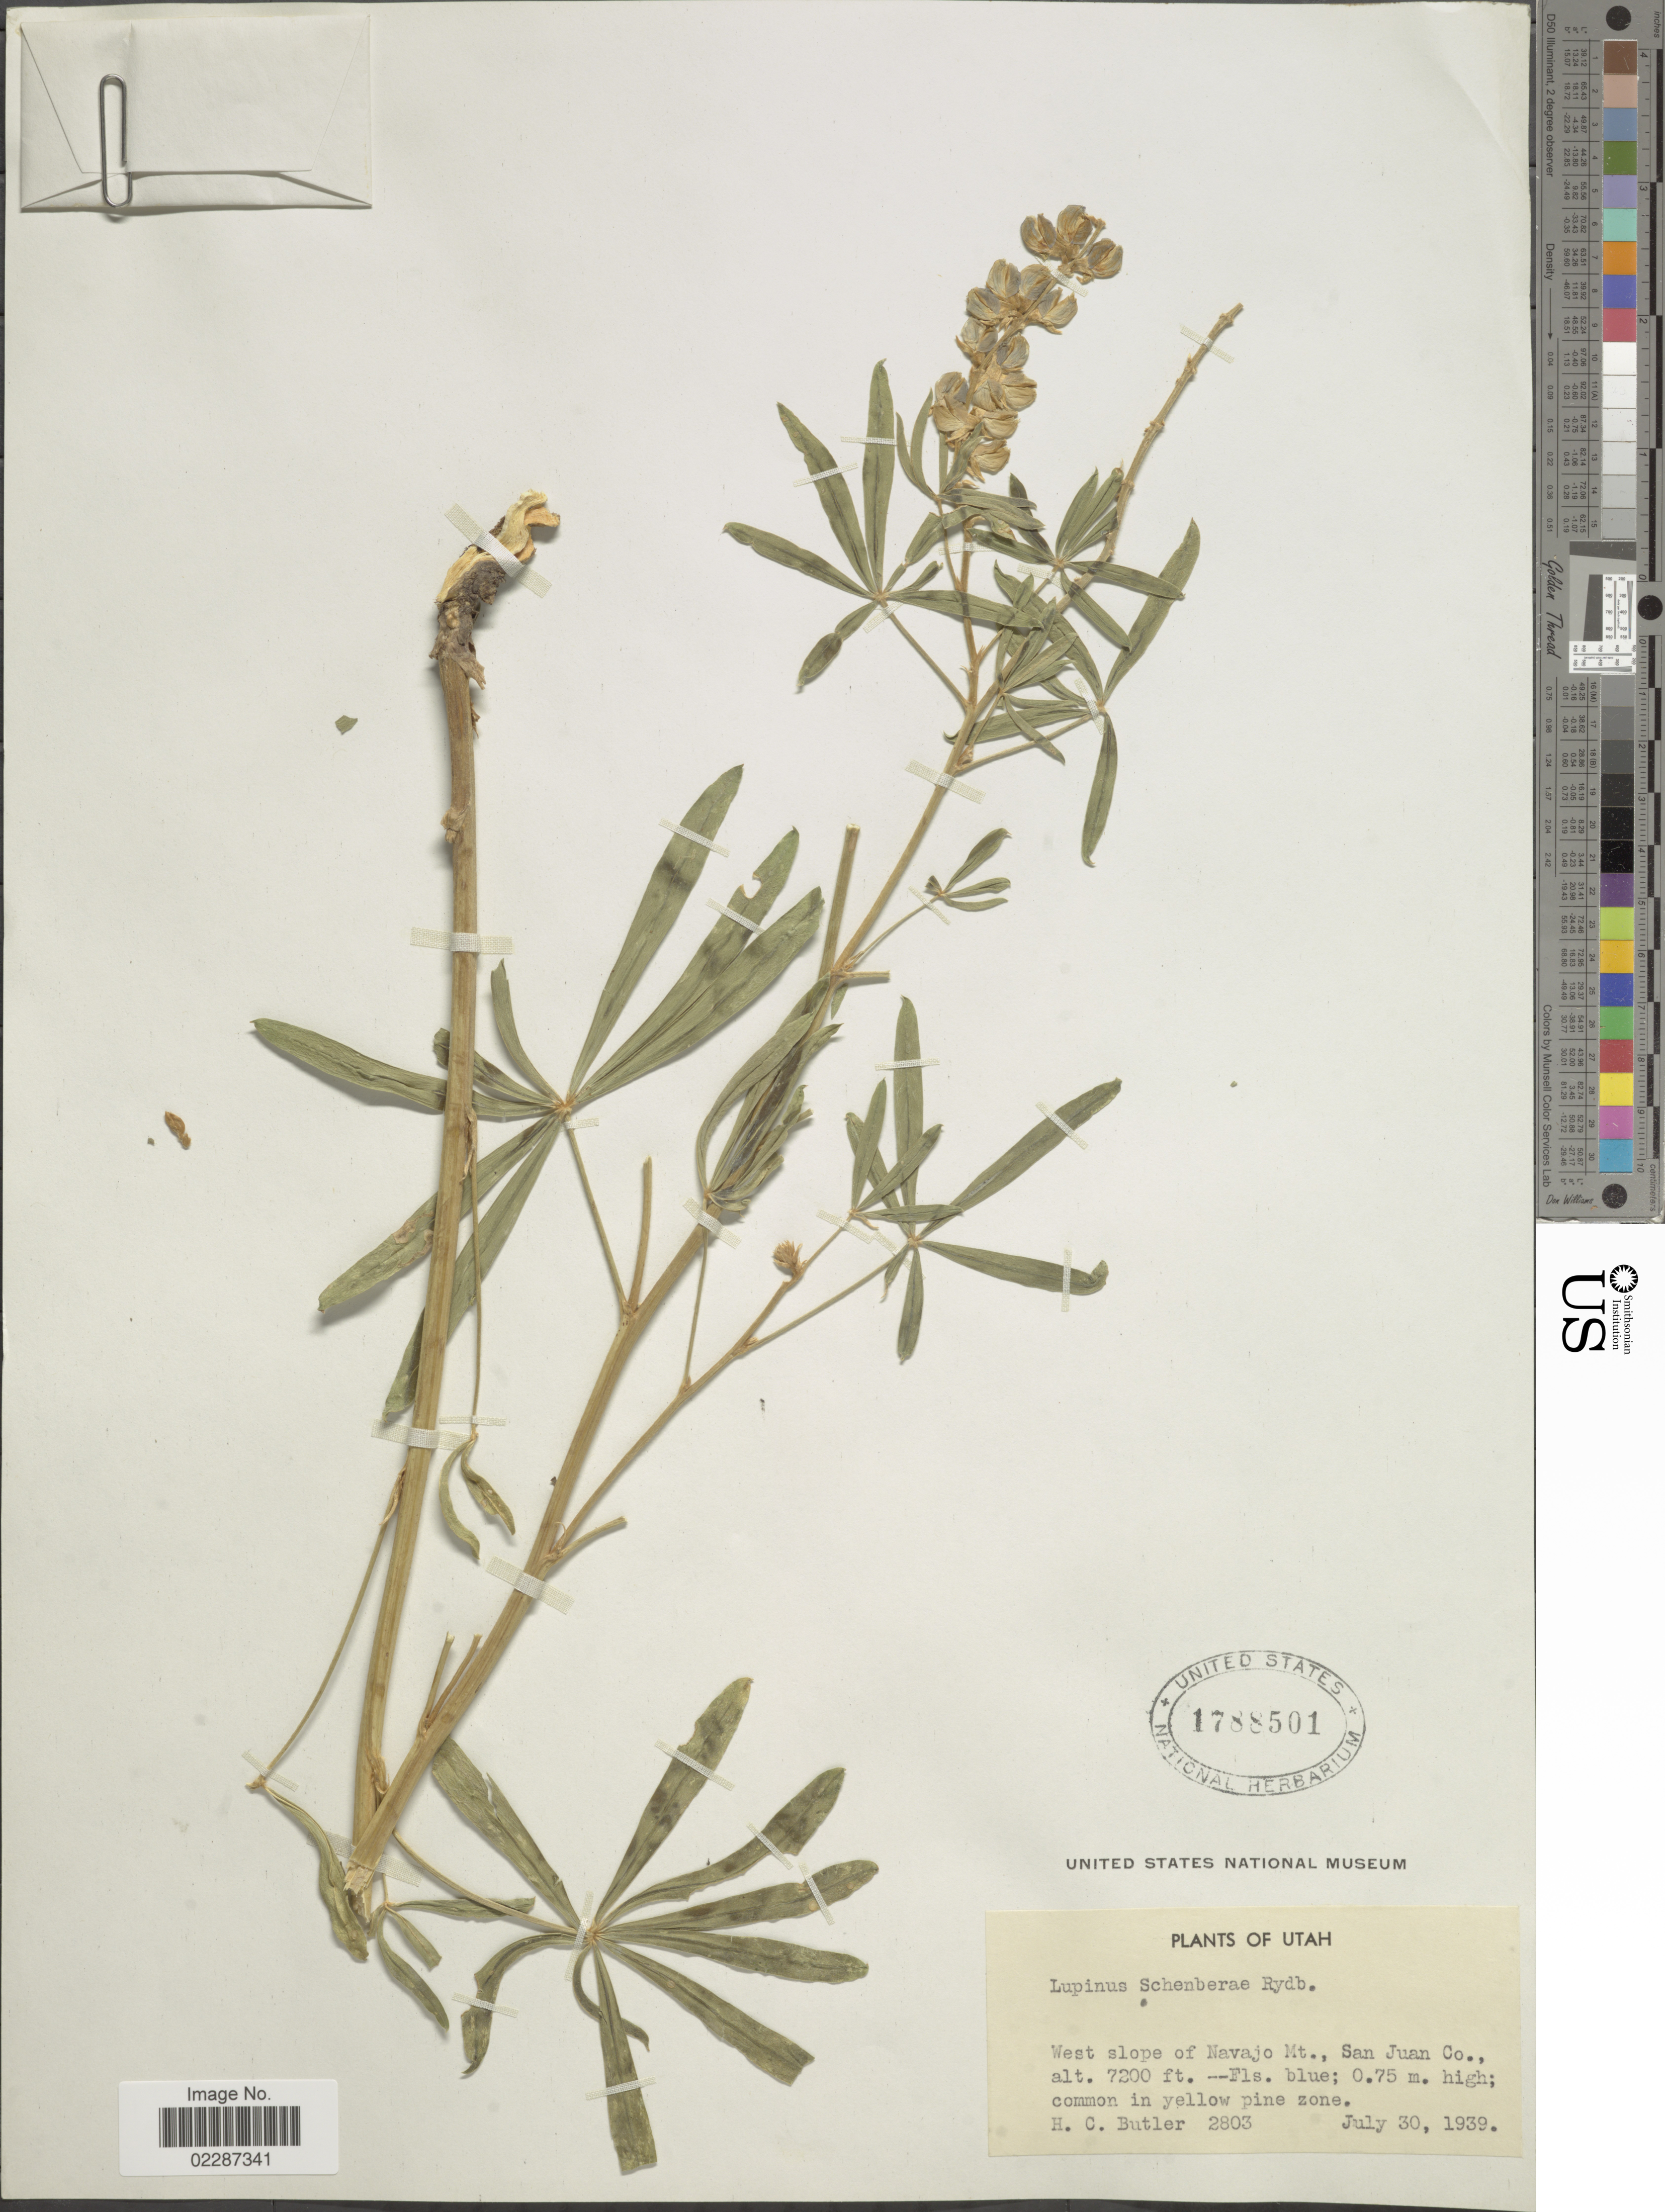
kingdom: Plantae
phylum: Tracheophyta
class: Magnoliopsida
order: Fabales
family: Fabaceae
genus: Lupinus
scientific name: Lupinus scheuberae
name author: Rydb.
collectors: H. Butler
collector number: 2803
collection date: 1939-07-30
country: United States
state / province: Utah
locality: West slope of Navajo Mt. San Juan Co.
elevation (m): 2195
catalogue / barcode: US 1788501